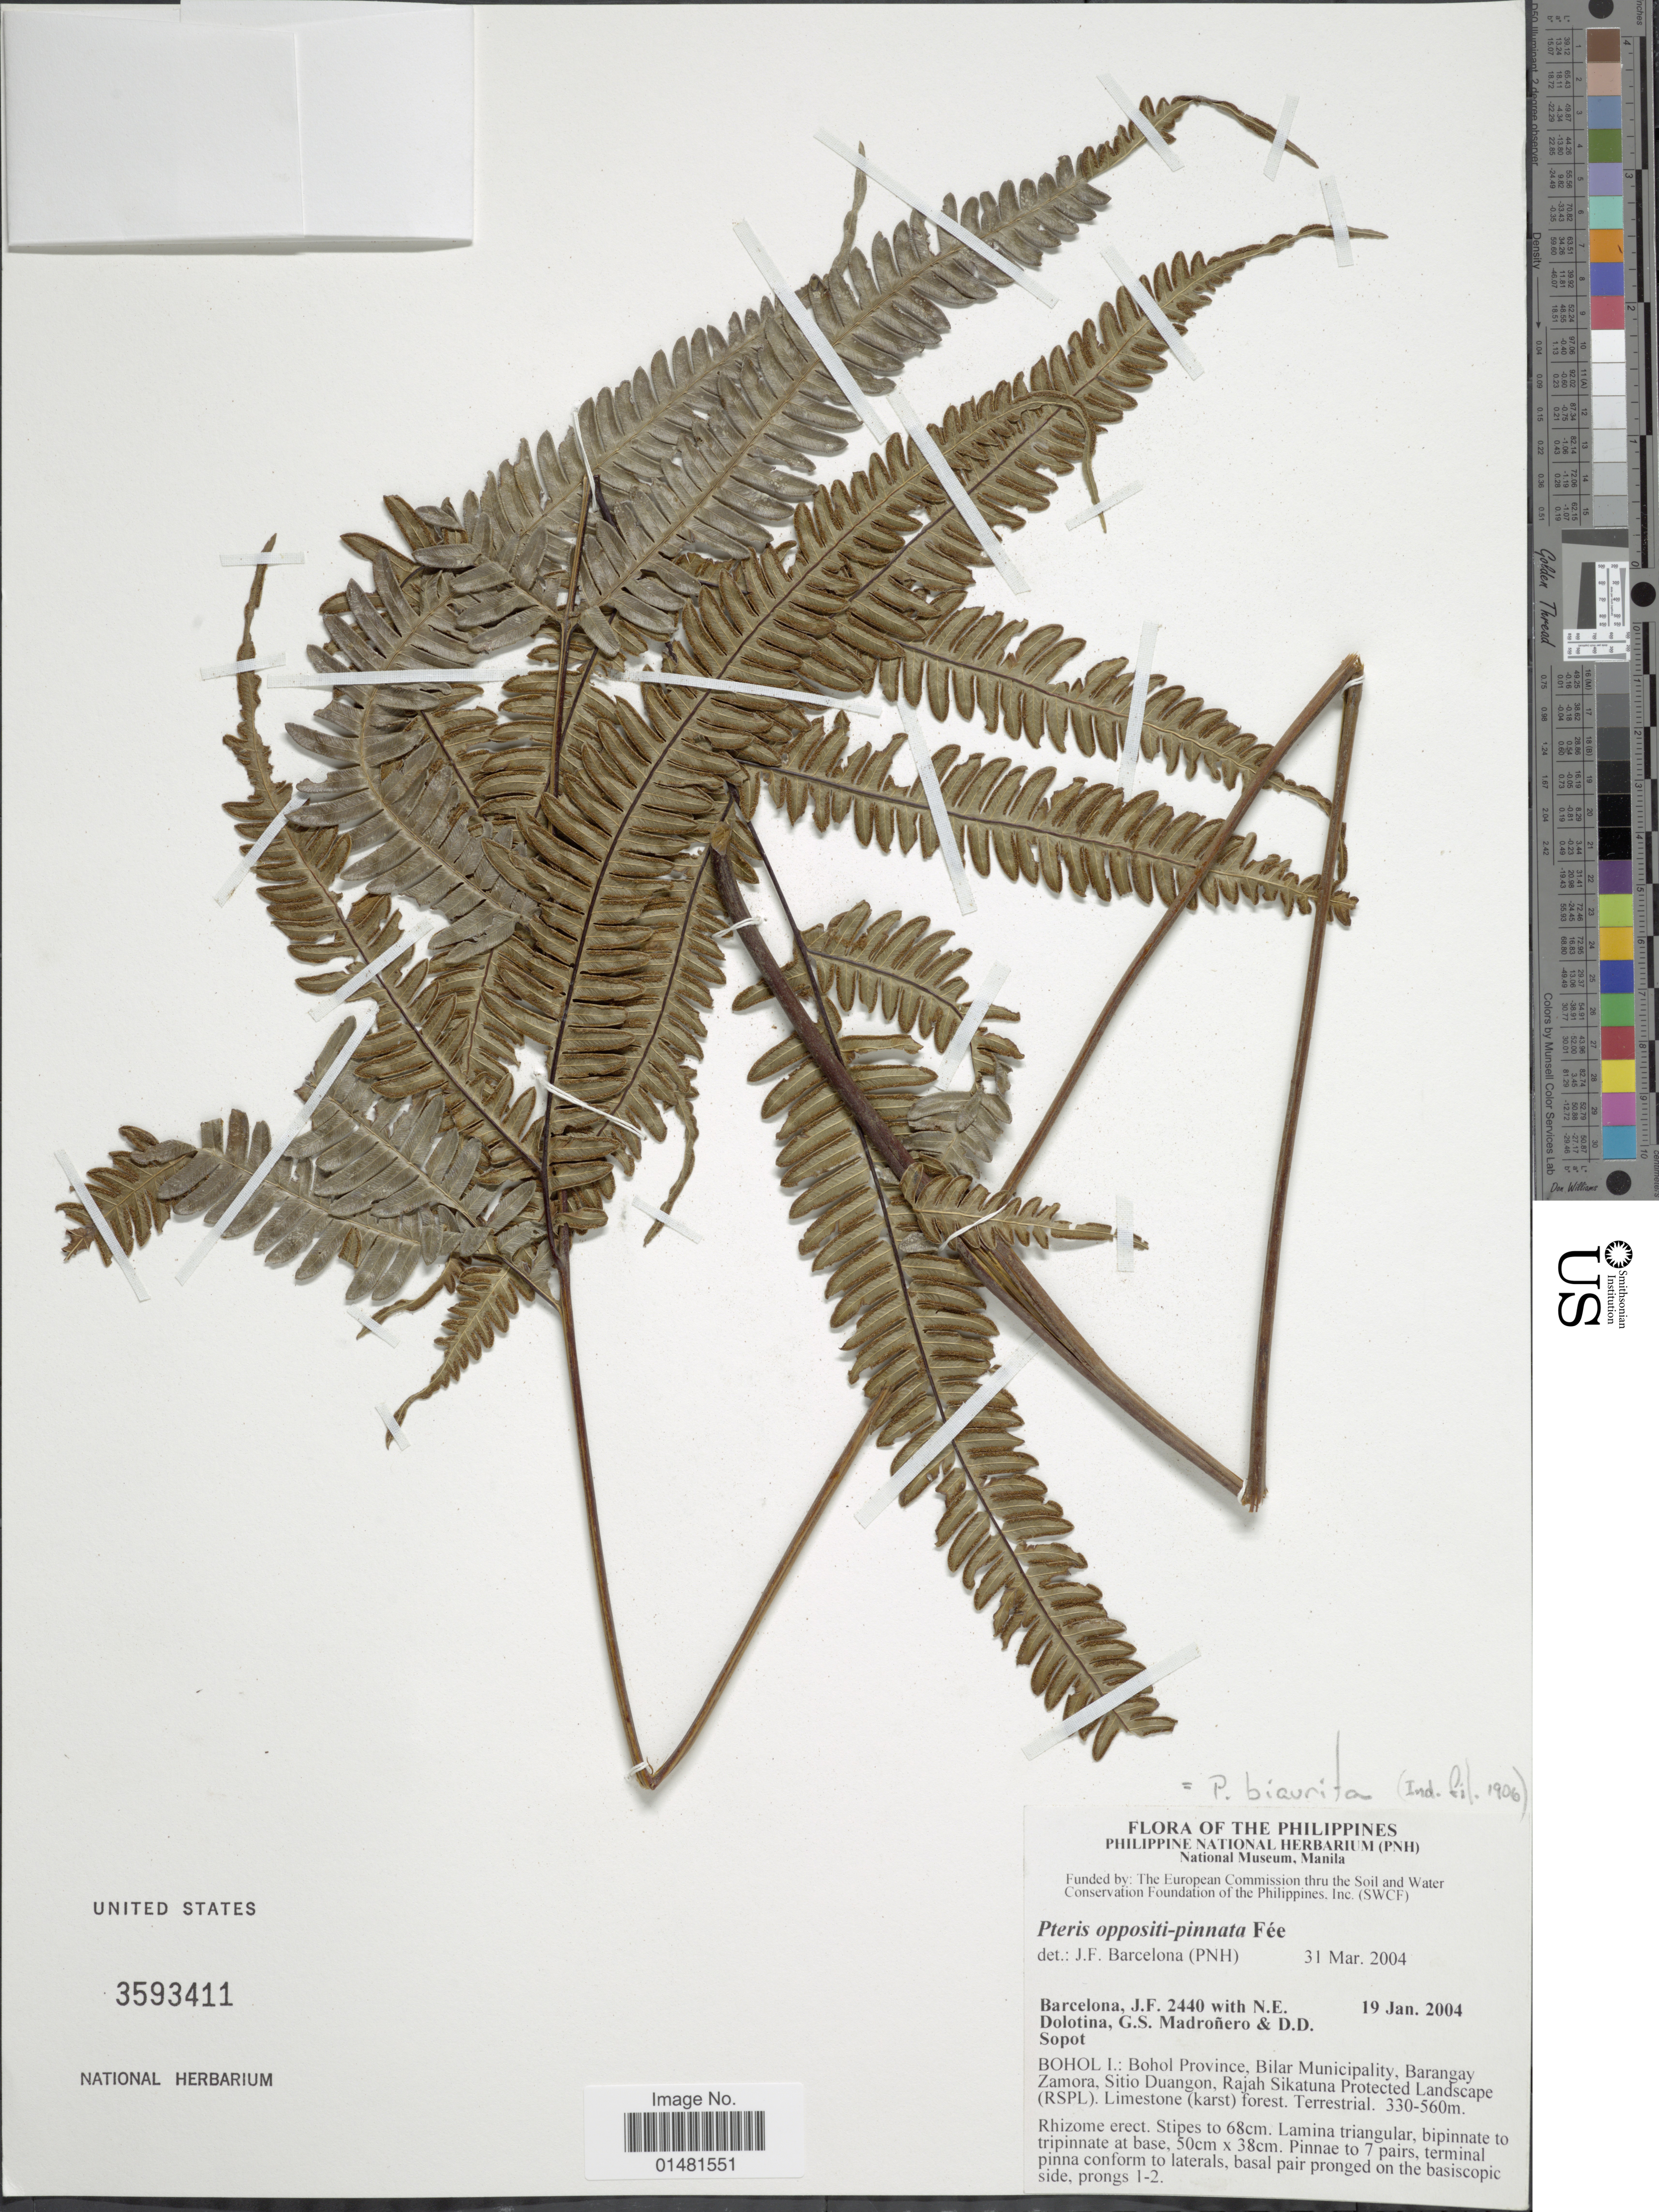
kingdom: Plantae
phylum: Tracheophyta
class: Polypodiopsida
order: Polypodiales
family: Pteridaceae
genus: Pteris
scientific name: Pteris biaurita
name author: L.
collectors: J. F. Barcelona, N. Dolotina, G. Madroñero & D. Sopot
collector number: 2440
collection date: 2004-01-19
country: Philippines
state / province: Central Visayas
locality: Bohol I.: Bohol Province, Bilar Municipality, Barangay Zamora, Sitio Duangon, Rajah Sikatuna Protected Landscape (RSPL)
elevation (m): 330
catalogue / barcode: US 3593411